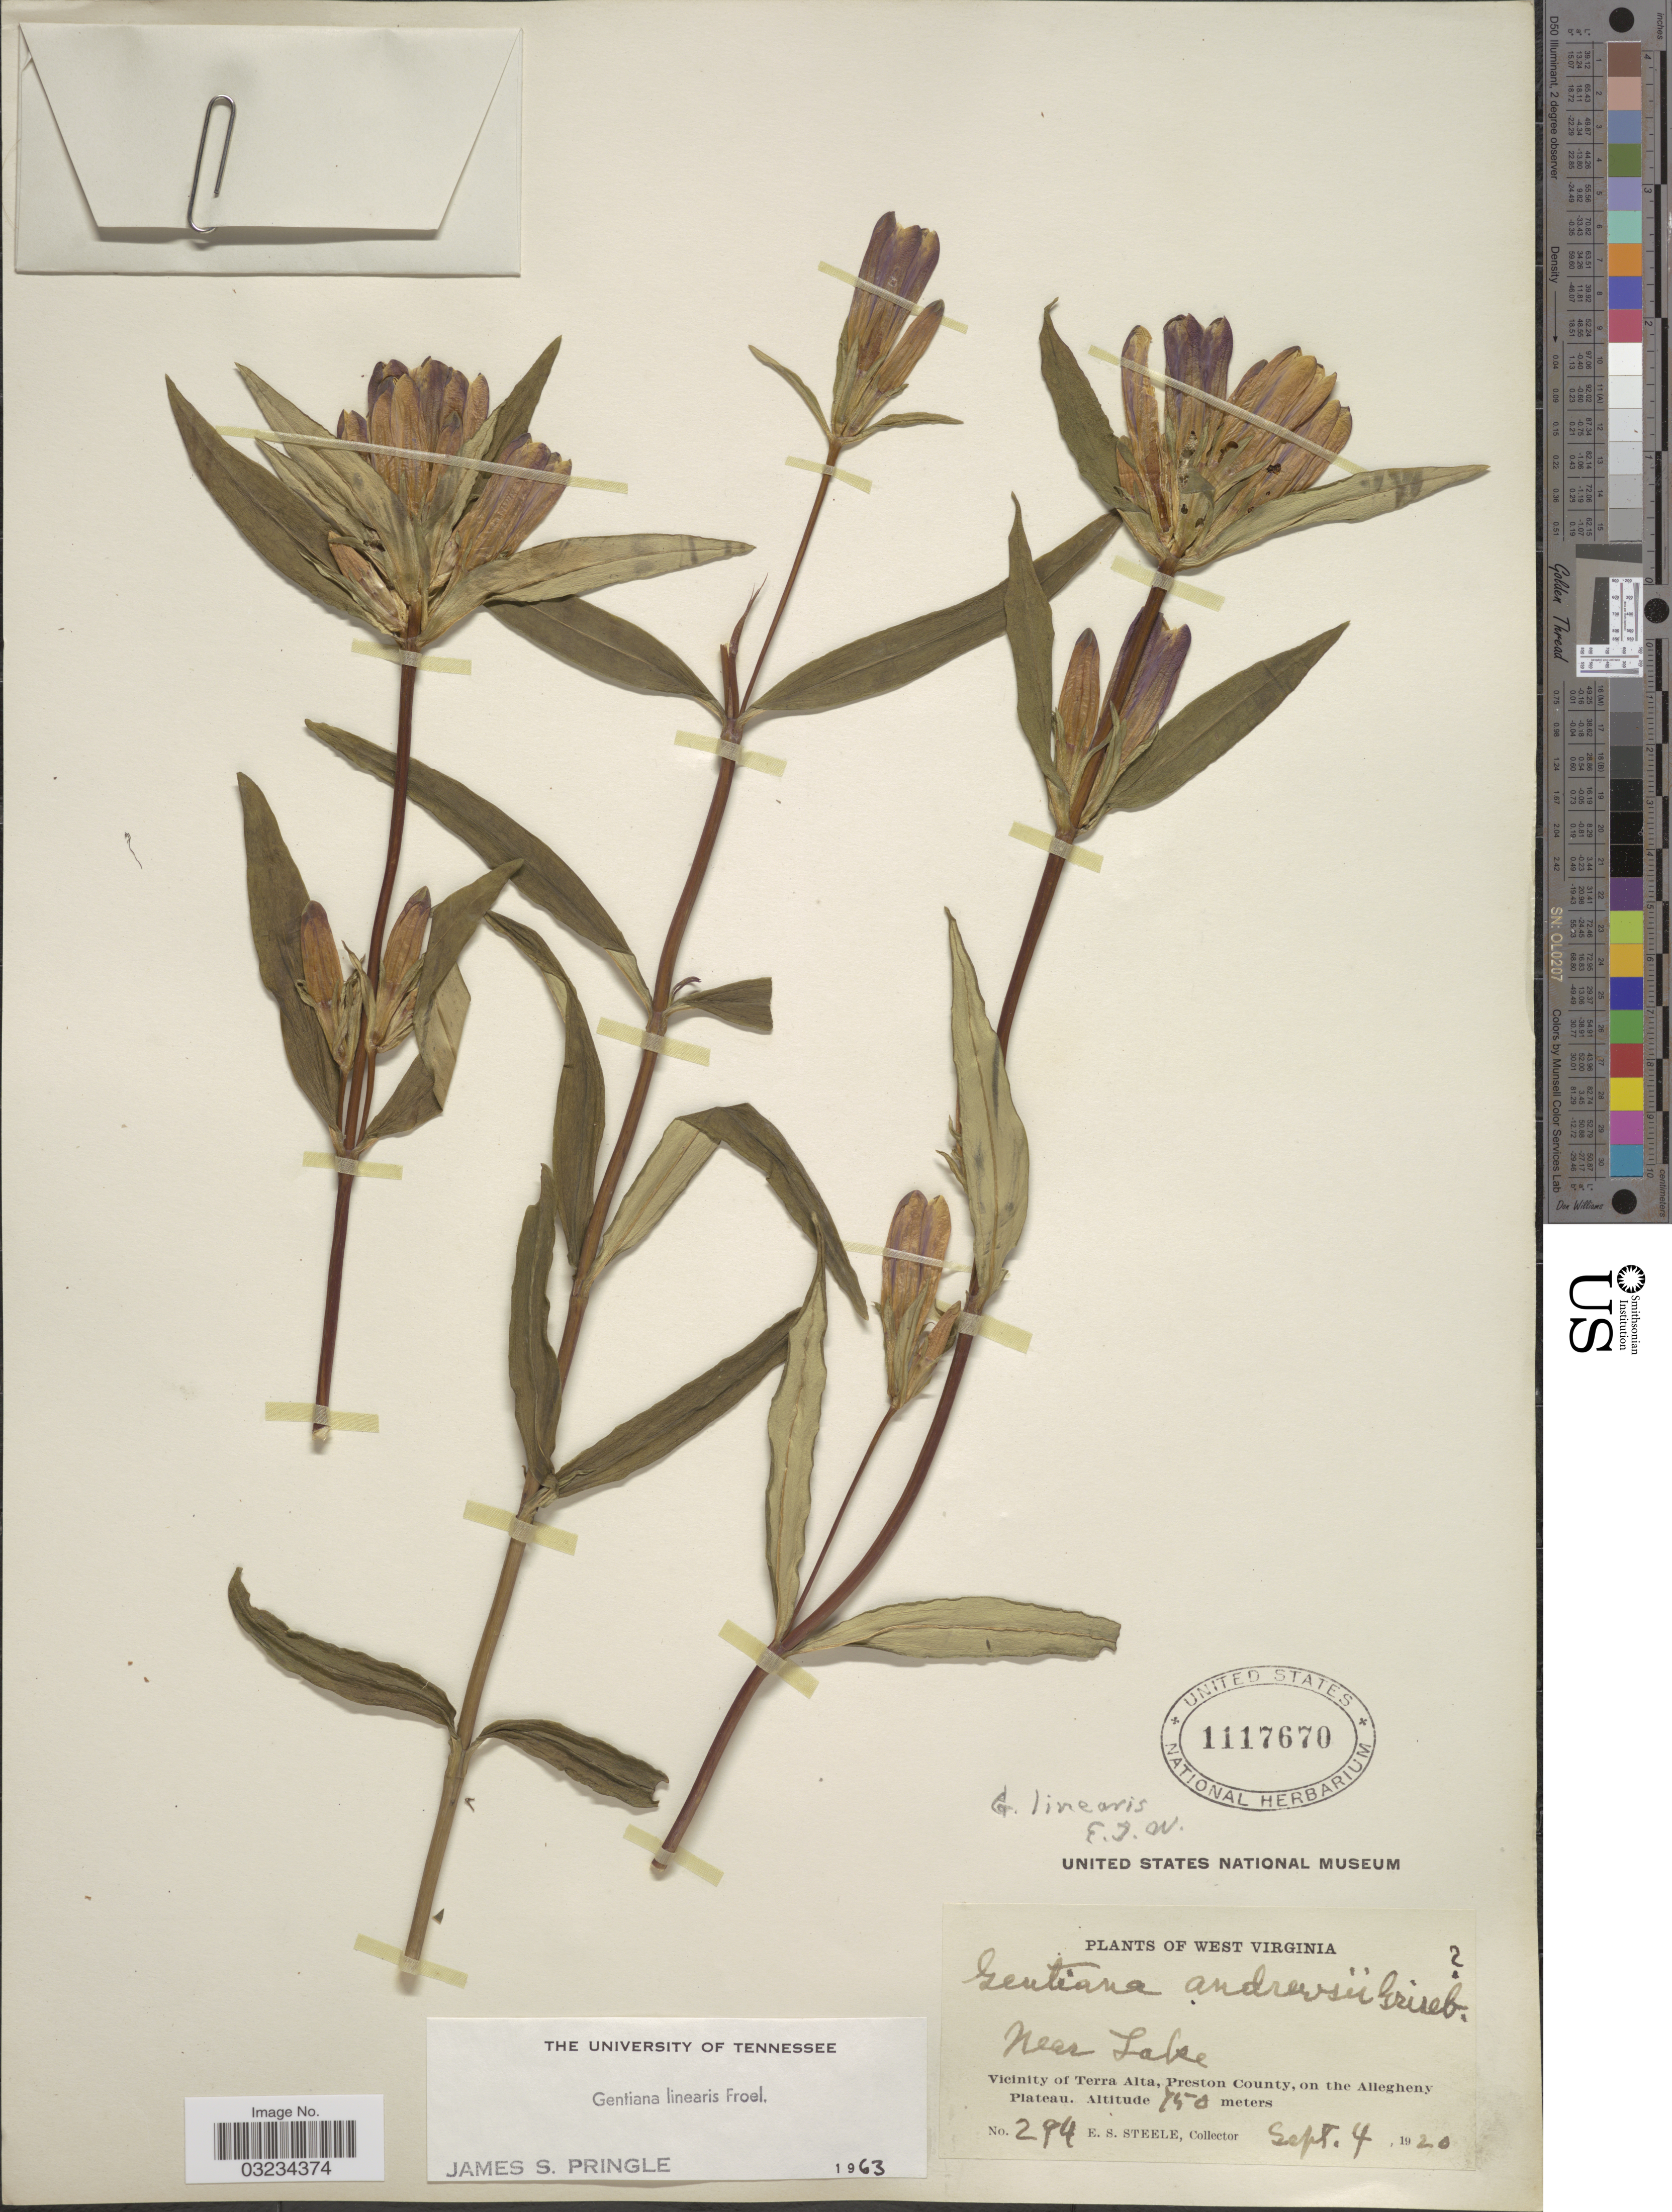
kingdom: Plantae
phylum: Tracheophyta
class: Magnoliopsida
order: Gentianales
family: Gentianaceae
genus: Gentiana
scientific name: Gentiana linearis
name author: Froel.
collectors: E. Steele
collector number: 294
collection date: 1920-09-04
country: United States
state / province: West Virginia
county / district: Preston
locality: Near Lake. Vicinity of Terra Alta, Preston County, on the Allegheny Plateau.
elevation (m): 750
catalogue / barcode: US 1117670